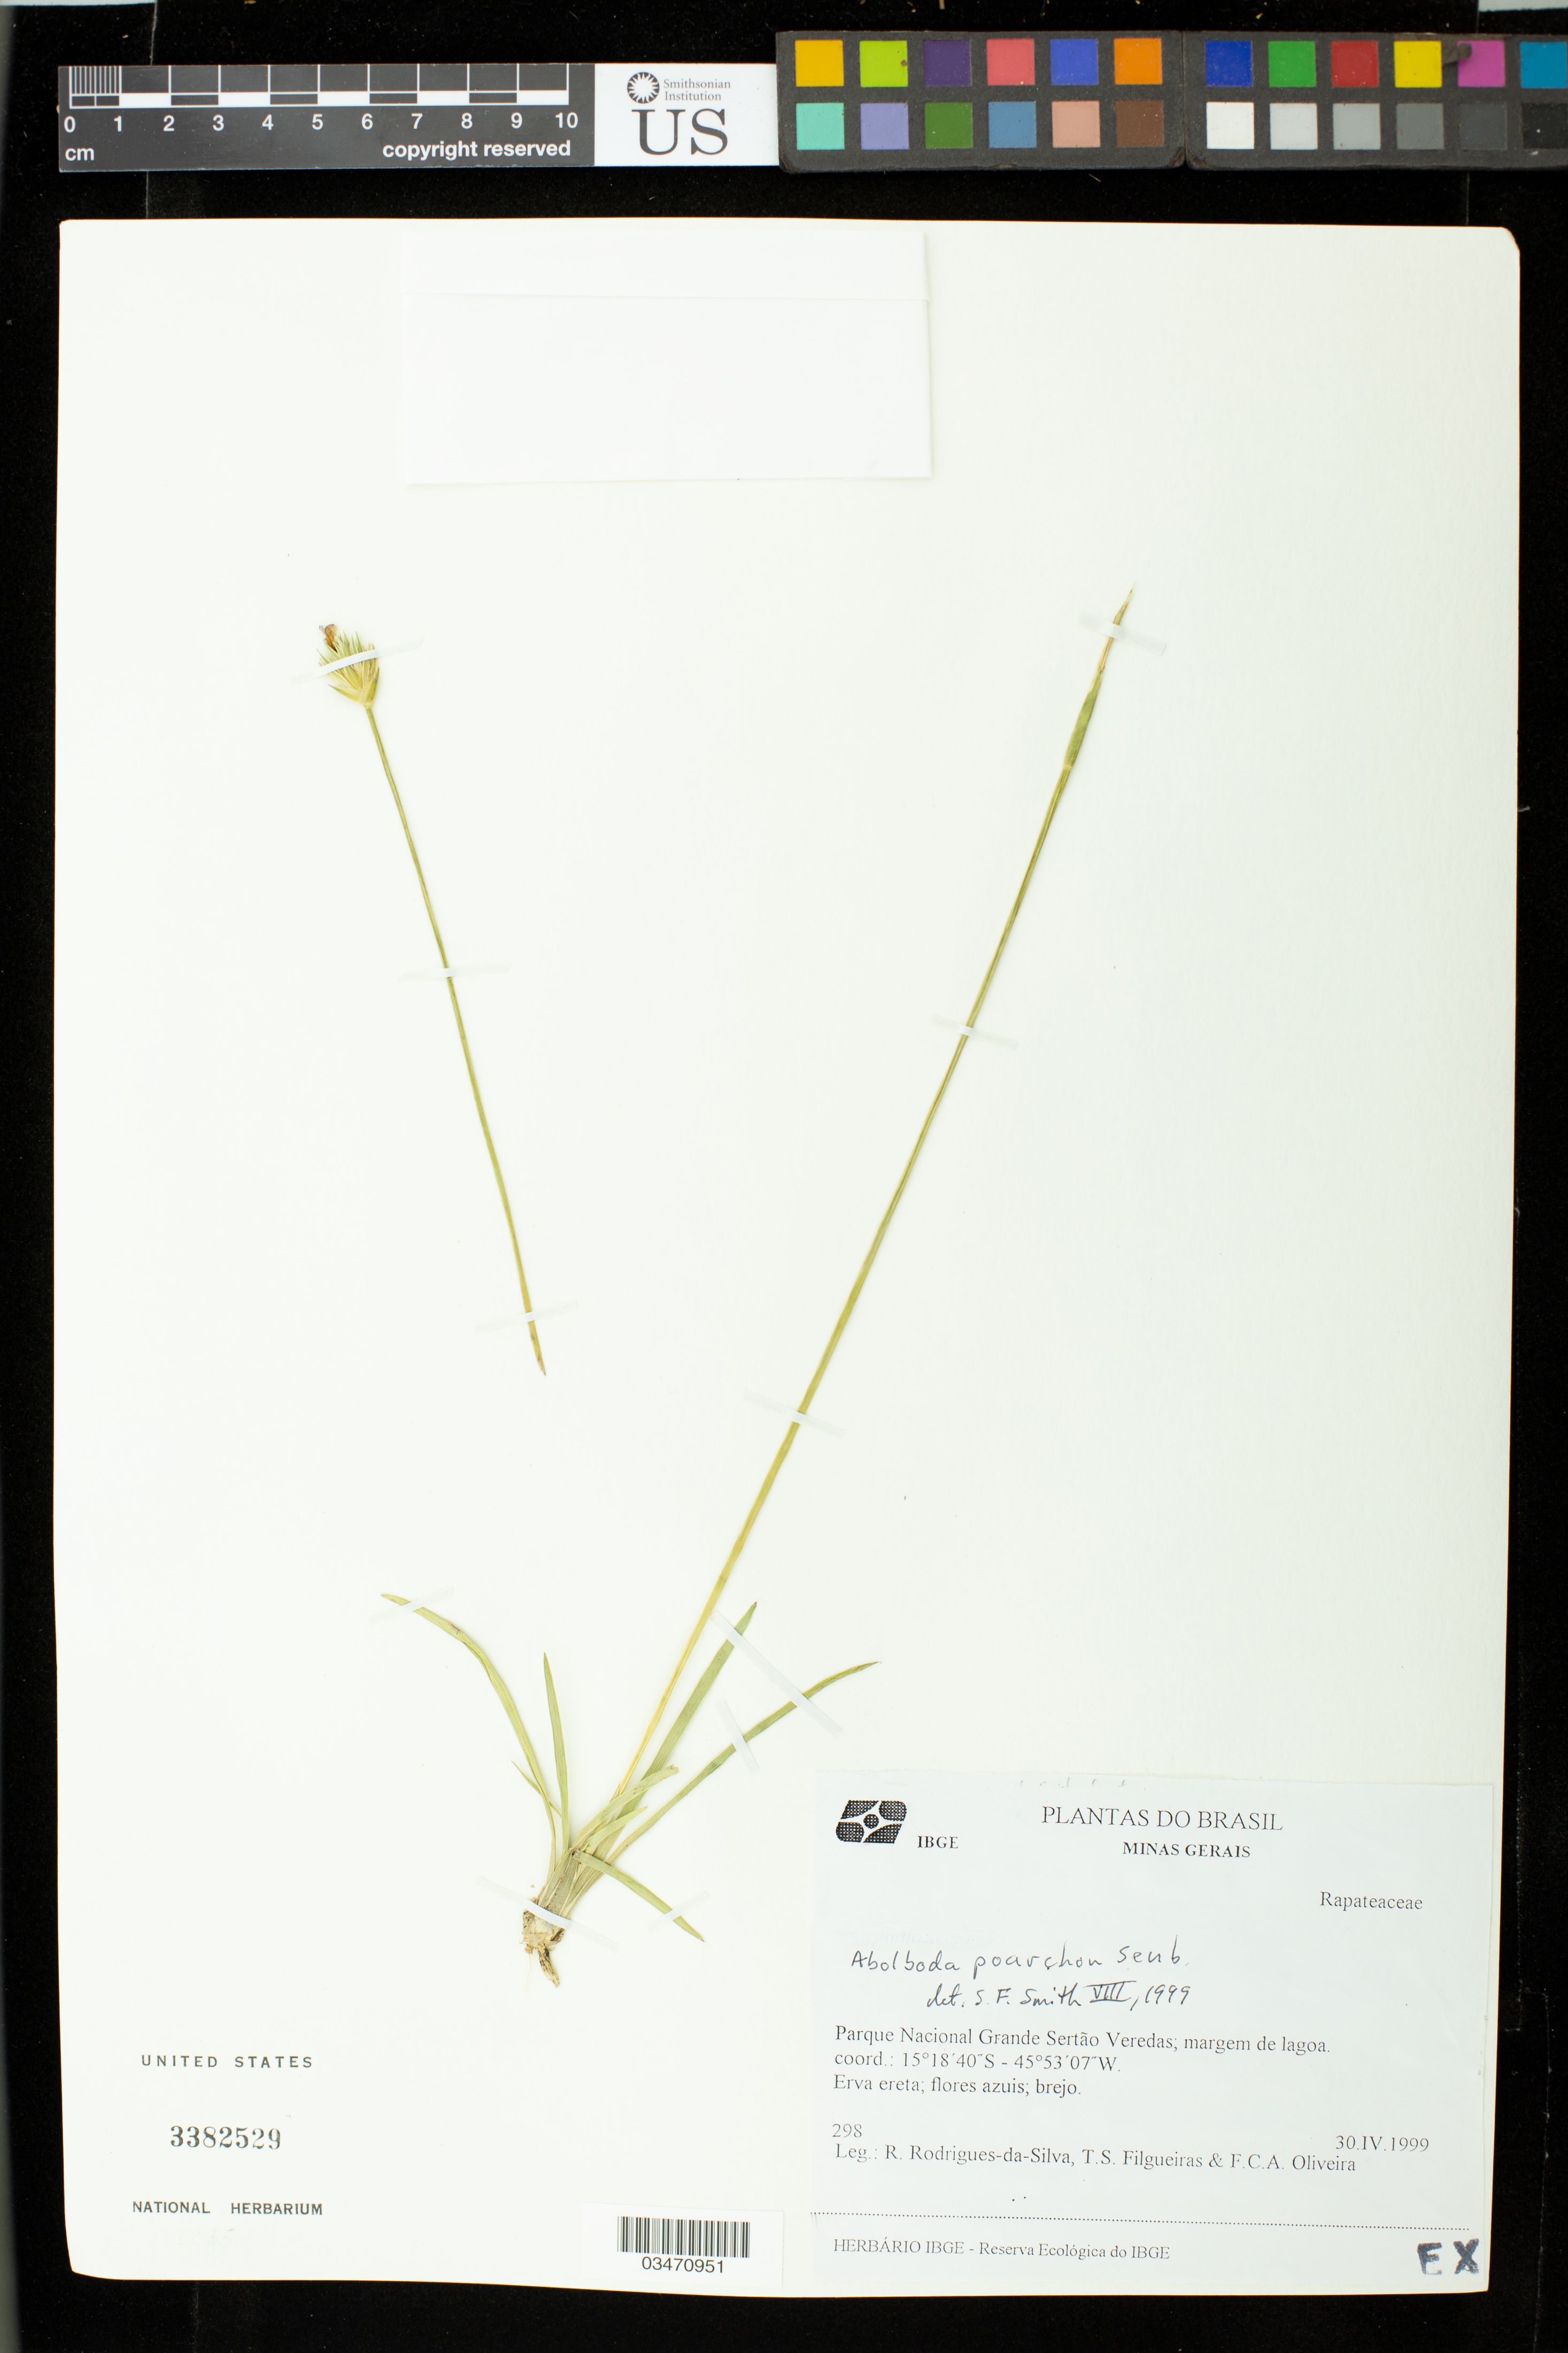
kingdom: Plantae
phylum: Tracheophyta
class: Liliopsida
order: Poales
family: Xyridaceae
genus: Abolboda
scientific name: Abolboda poarchon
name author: Seub.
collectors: R. Rodrigues-da-Silva, T. S. Filgueiras & F. C. A. Oliveira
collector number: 298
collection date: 1999-04-27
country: Brazil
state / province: Minas Gerais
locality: Parque Nacional Grande Sertão Veredas.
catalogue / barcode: US 3382529